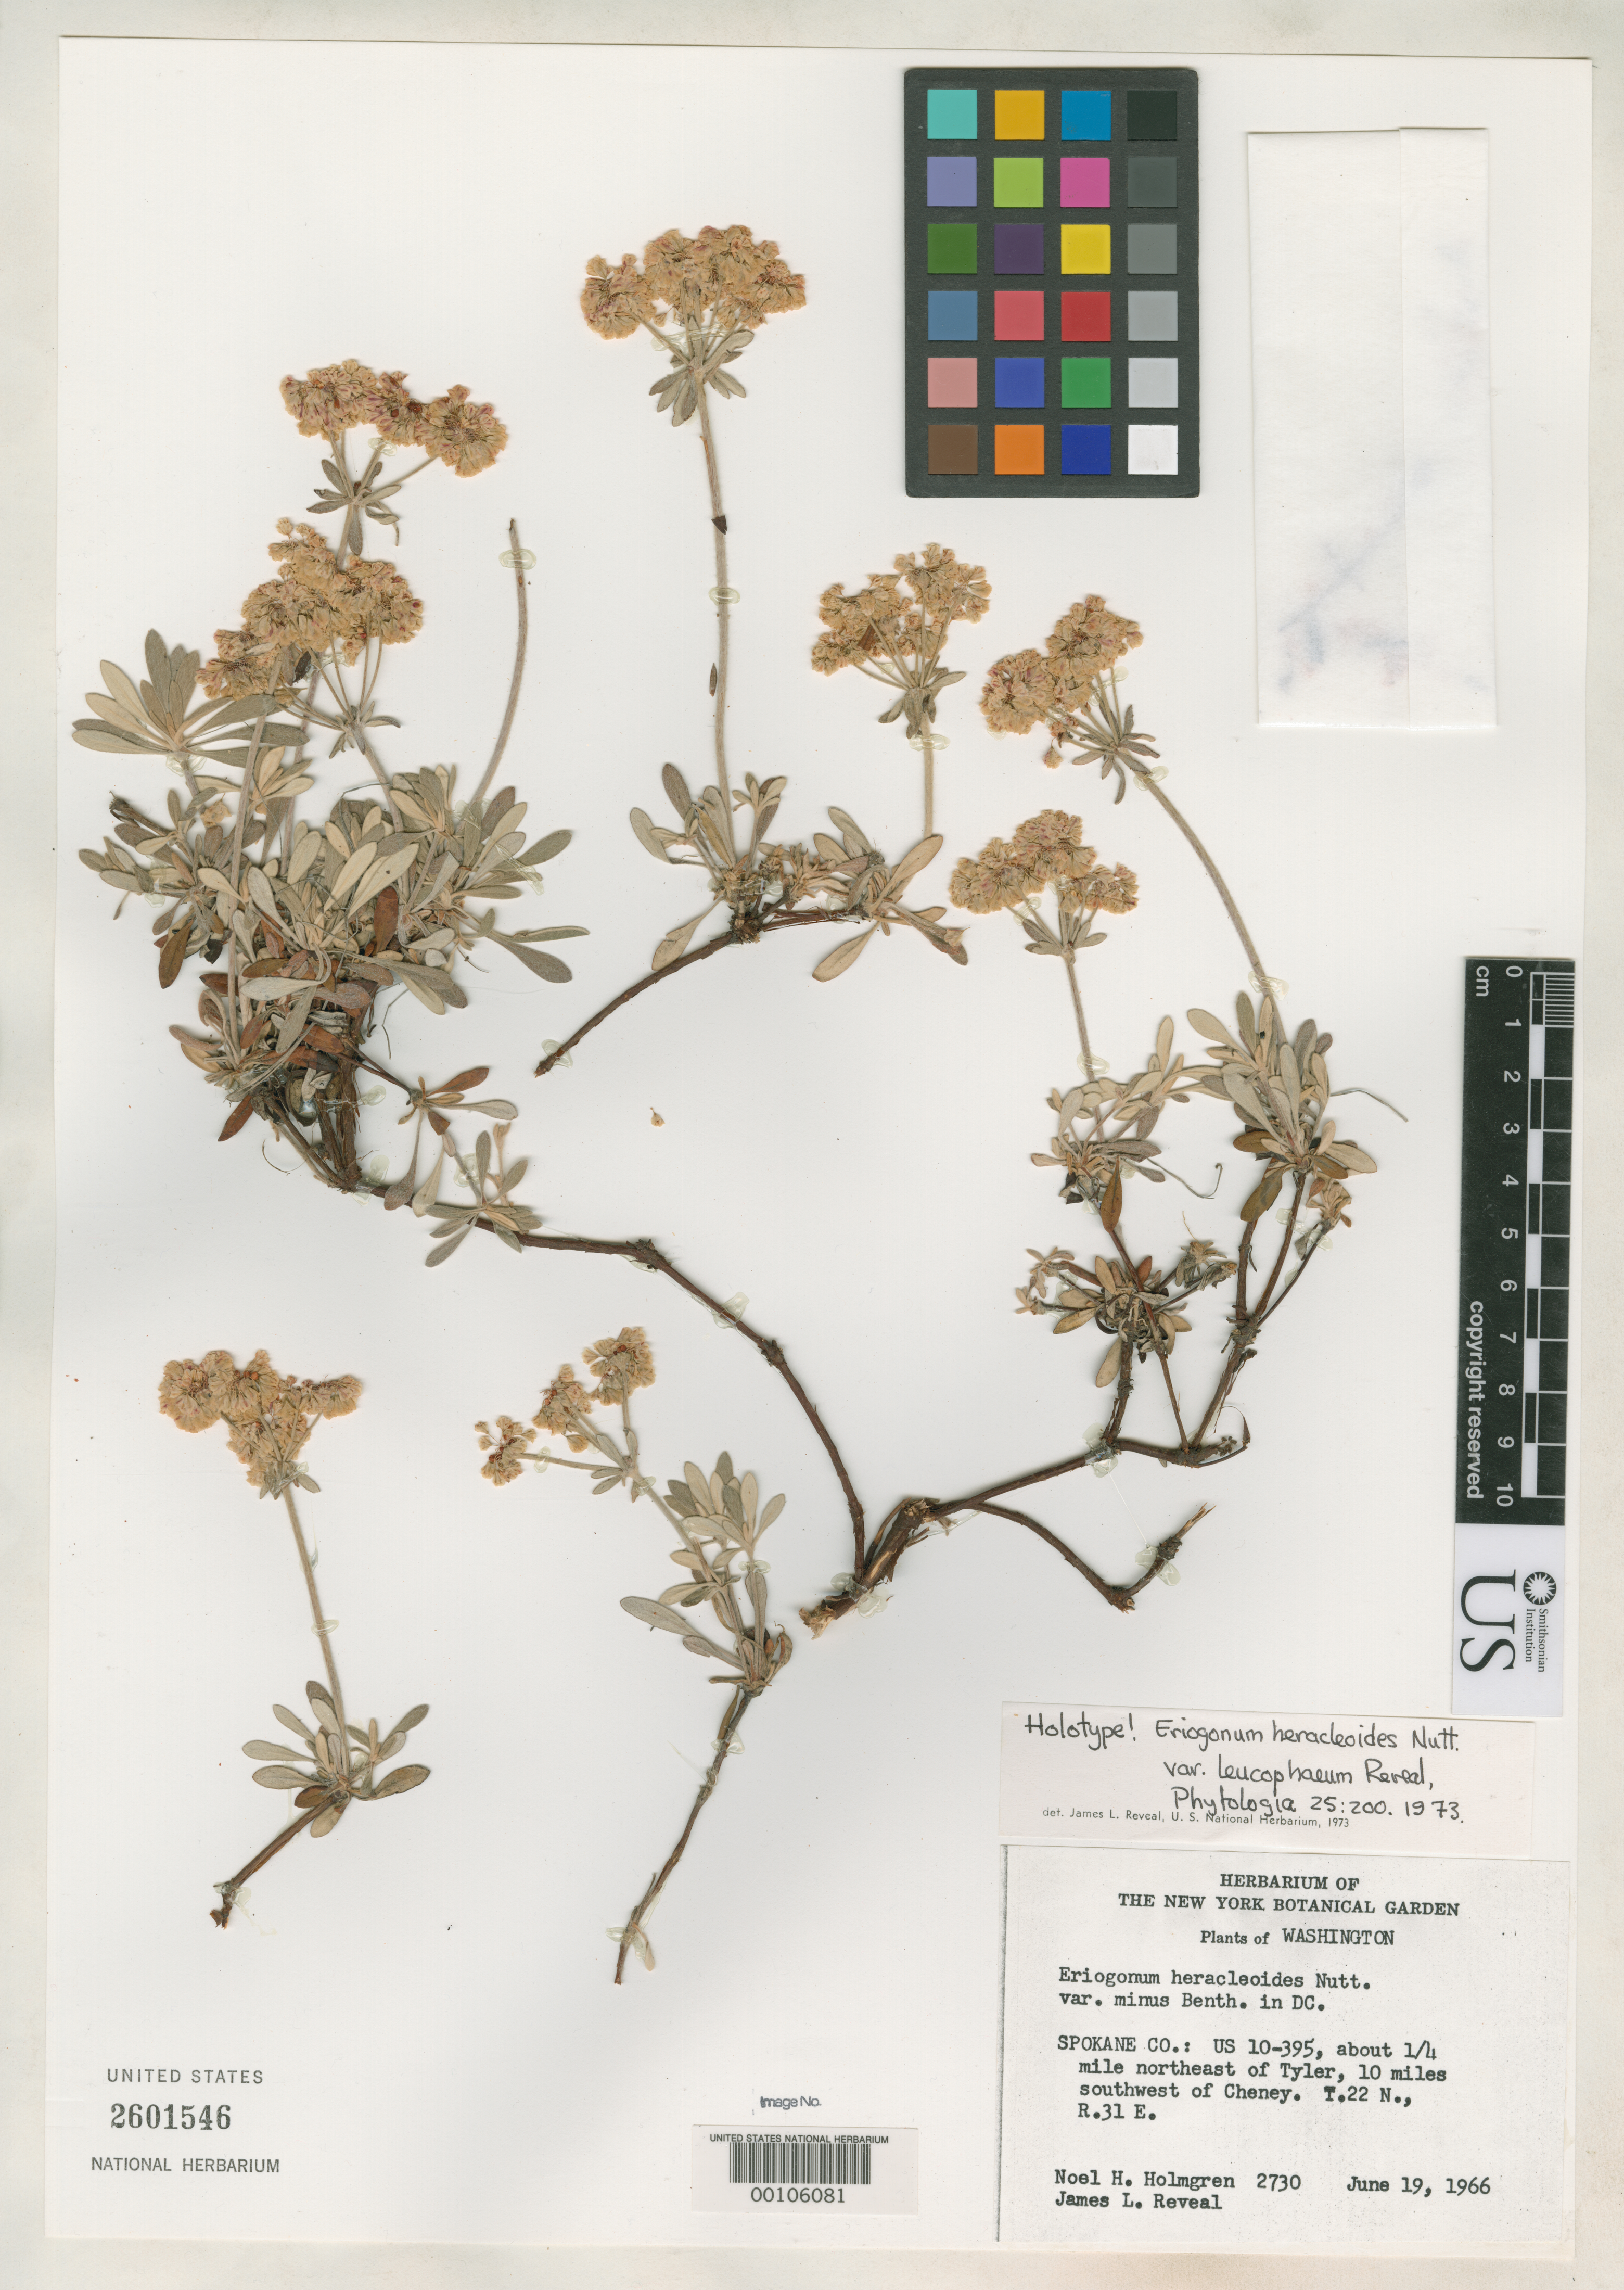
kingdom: Plantae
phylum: Tracheophyta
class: Magnoliopsida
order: Caryophyllales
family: Polygonaceae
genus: Eriogonum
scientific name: Eriogonum heracleoides var. leucophaeum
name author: Reveal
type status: Holotype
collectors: N. H. Holmgren & J. L. Reveal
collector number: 2730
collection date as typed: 19 Jun 1966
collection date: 1966-06-19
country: United States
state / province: Washington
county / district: Spokane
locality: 1/4mi. NE of Tyler.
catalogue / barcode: US 2601546